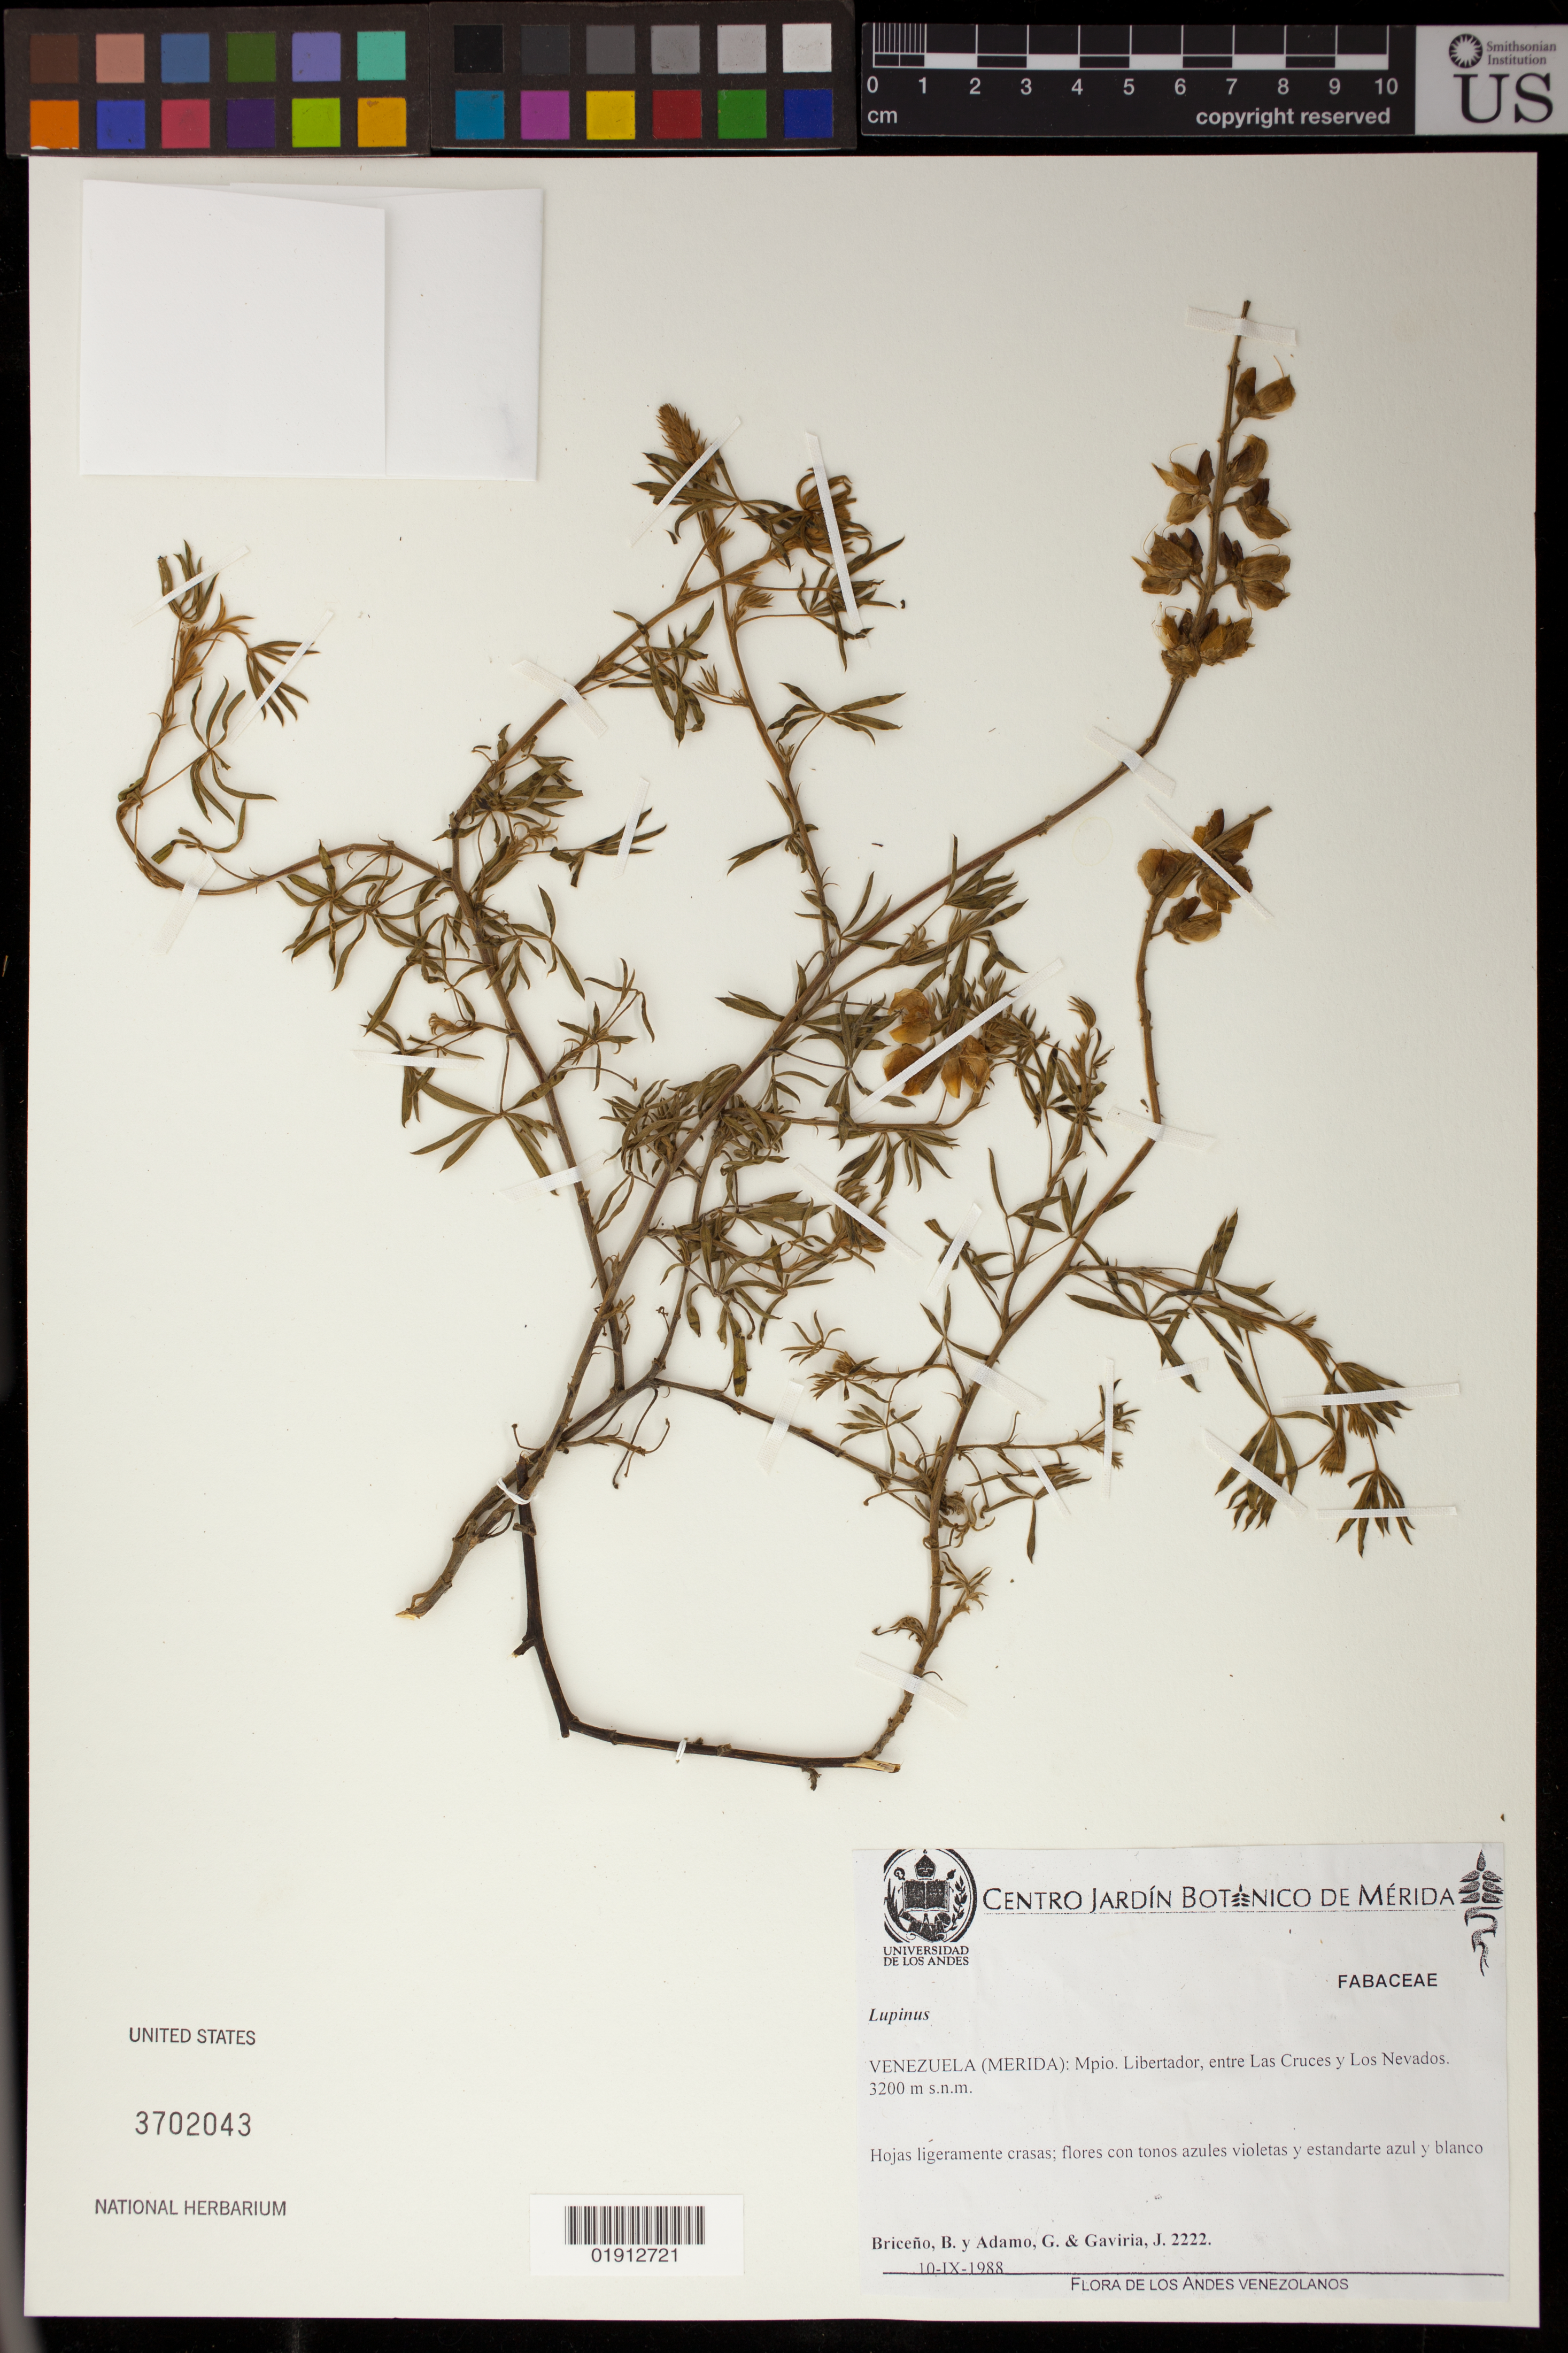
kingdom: Plantae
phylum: Tracheophyta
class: Magnoliopsida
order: Fabales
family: Fabaceae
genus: Lupinus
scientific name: Lupinus sp.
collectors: B. Briceño, G. Adamo & J. Gaviria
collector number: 2222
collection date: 1988-09-10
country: Venezuela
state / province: Mérida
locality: Mpio. Libertador, entre Las Cruces y Los Nevados.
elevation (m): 3200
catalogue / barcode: US 3702043